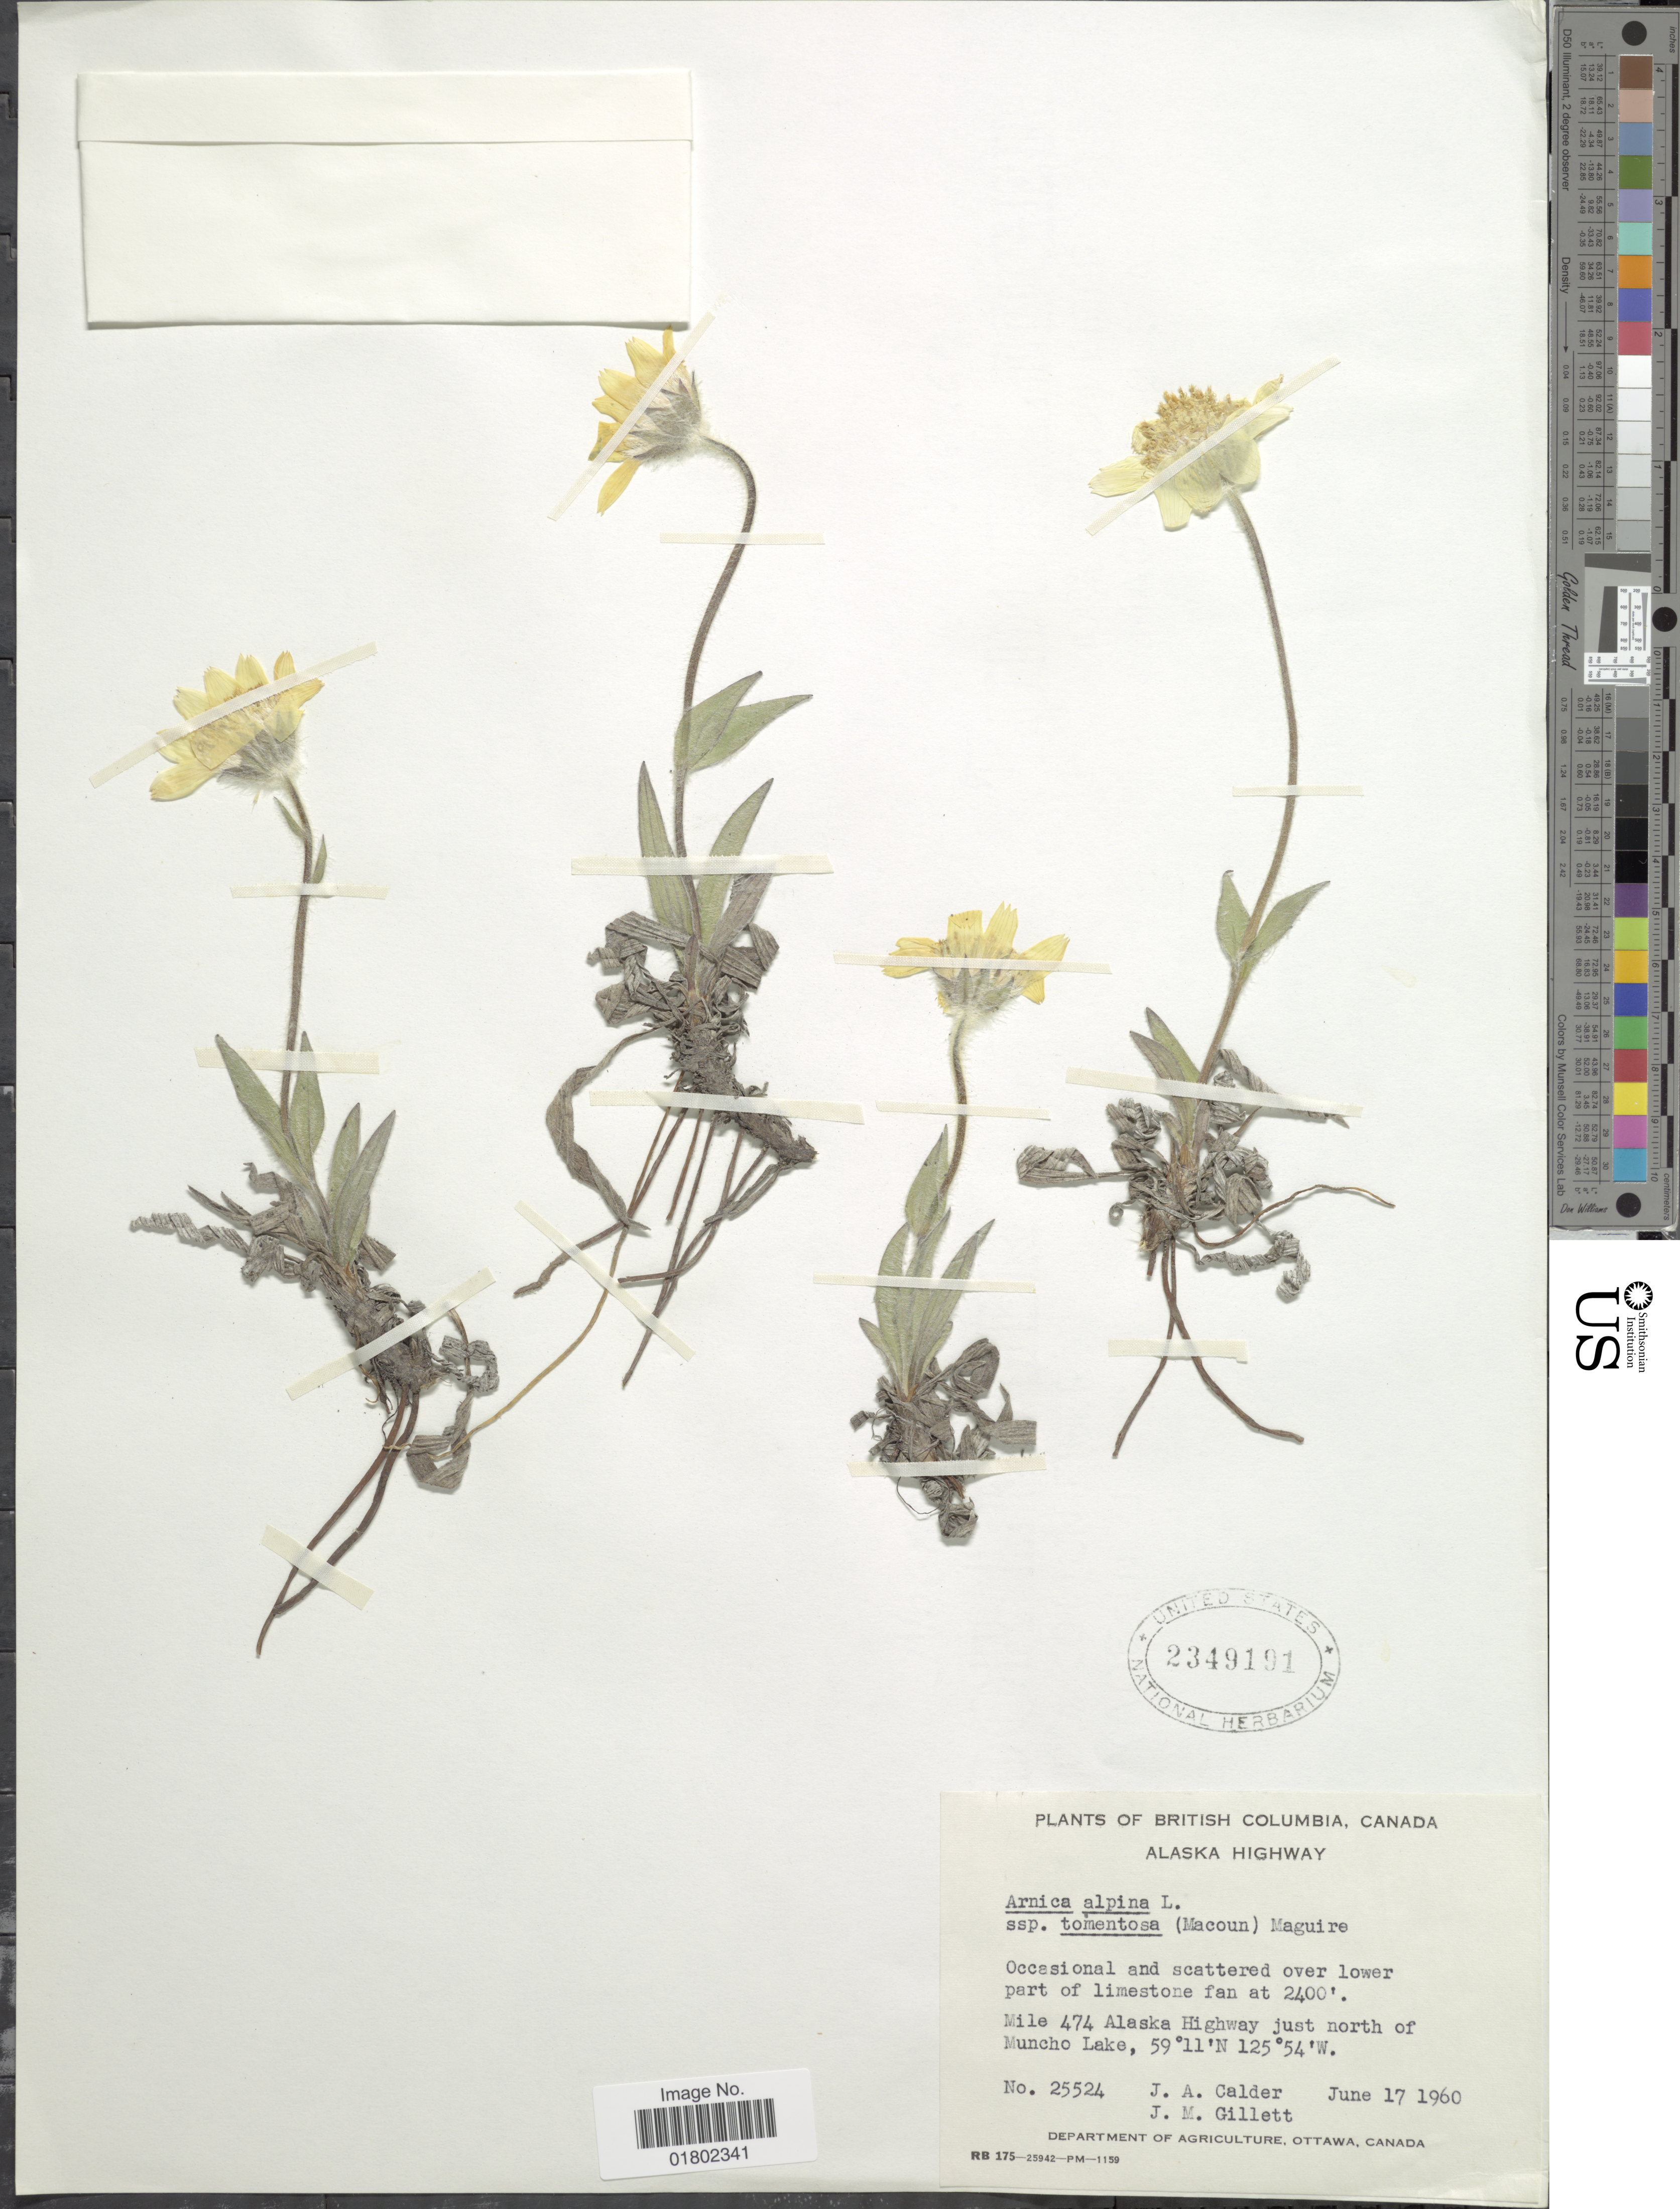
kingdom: Plantae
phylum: Tracheophyta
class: Magnoliopsida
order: Asterales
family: Asteraceae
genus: Arnica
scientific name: Arnica alpina subsp. tomentosa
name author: (Macoun) Maguire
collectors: J. A. Calder & J. M. Gillett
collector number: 25524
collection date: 1960-06-17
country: Canada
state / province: British Columbia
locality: Alaska Highway, Mile 474 Alaska Highway just north of Muncho Lake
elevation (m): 732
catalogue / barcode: US 2349191